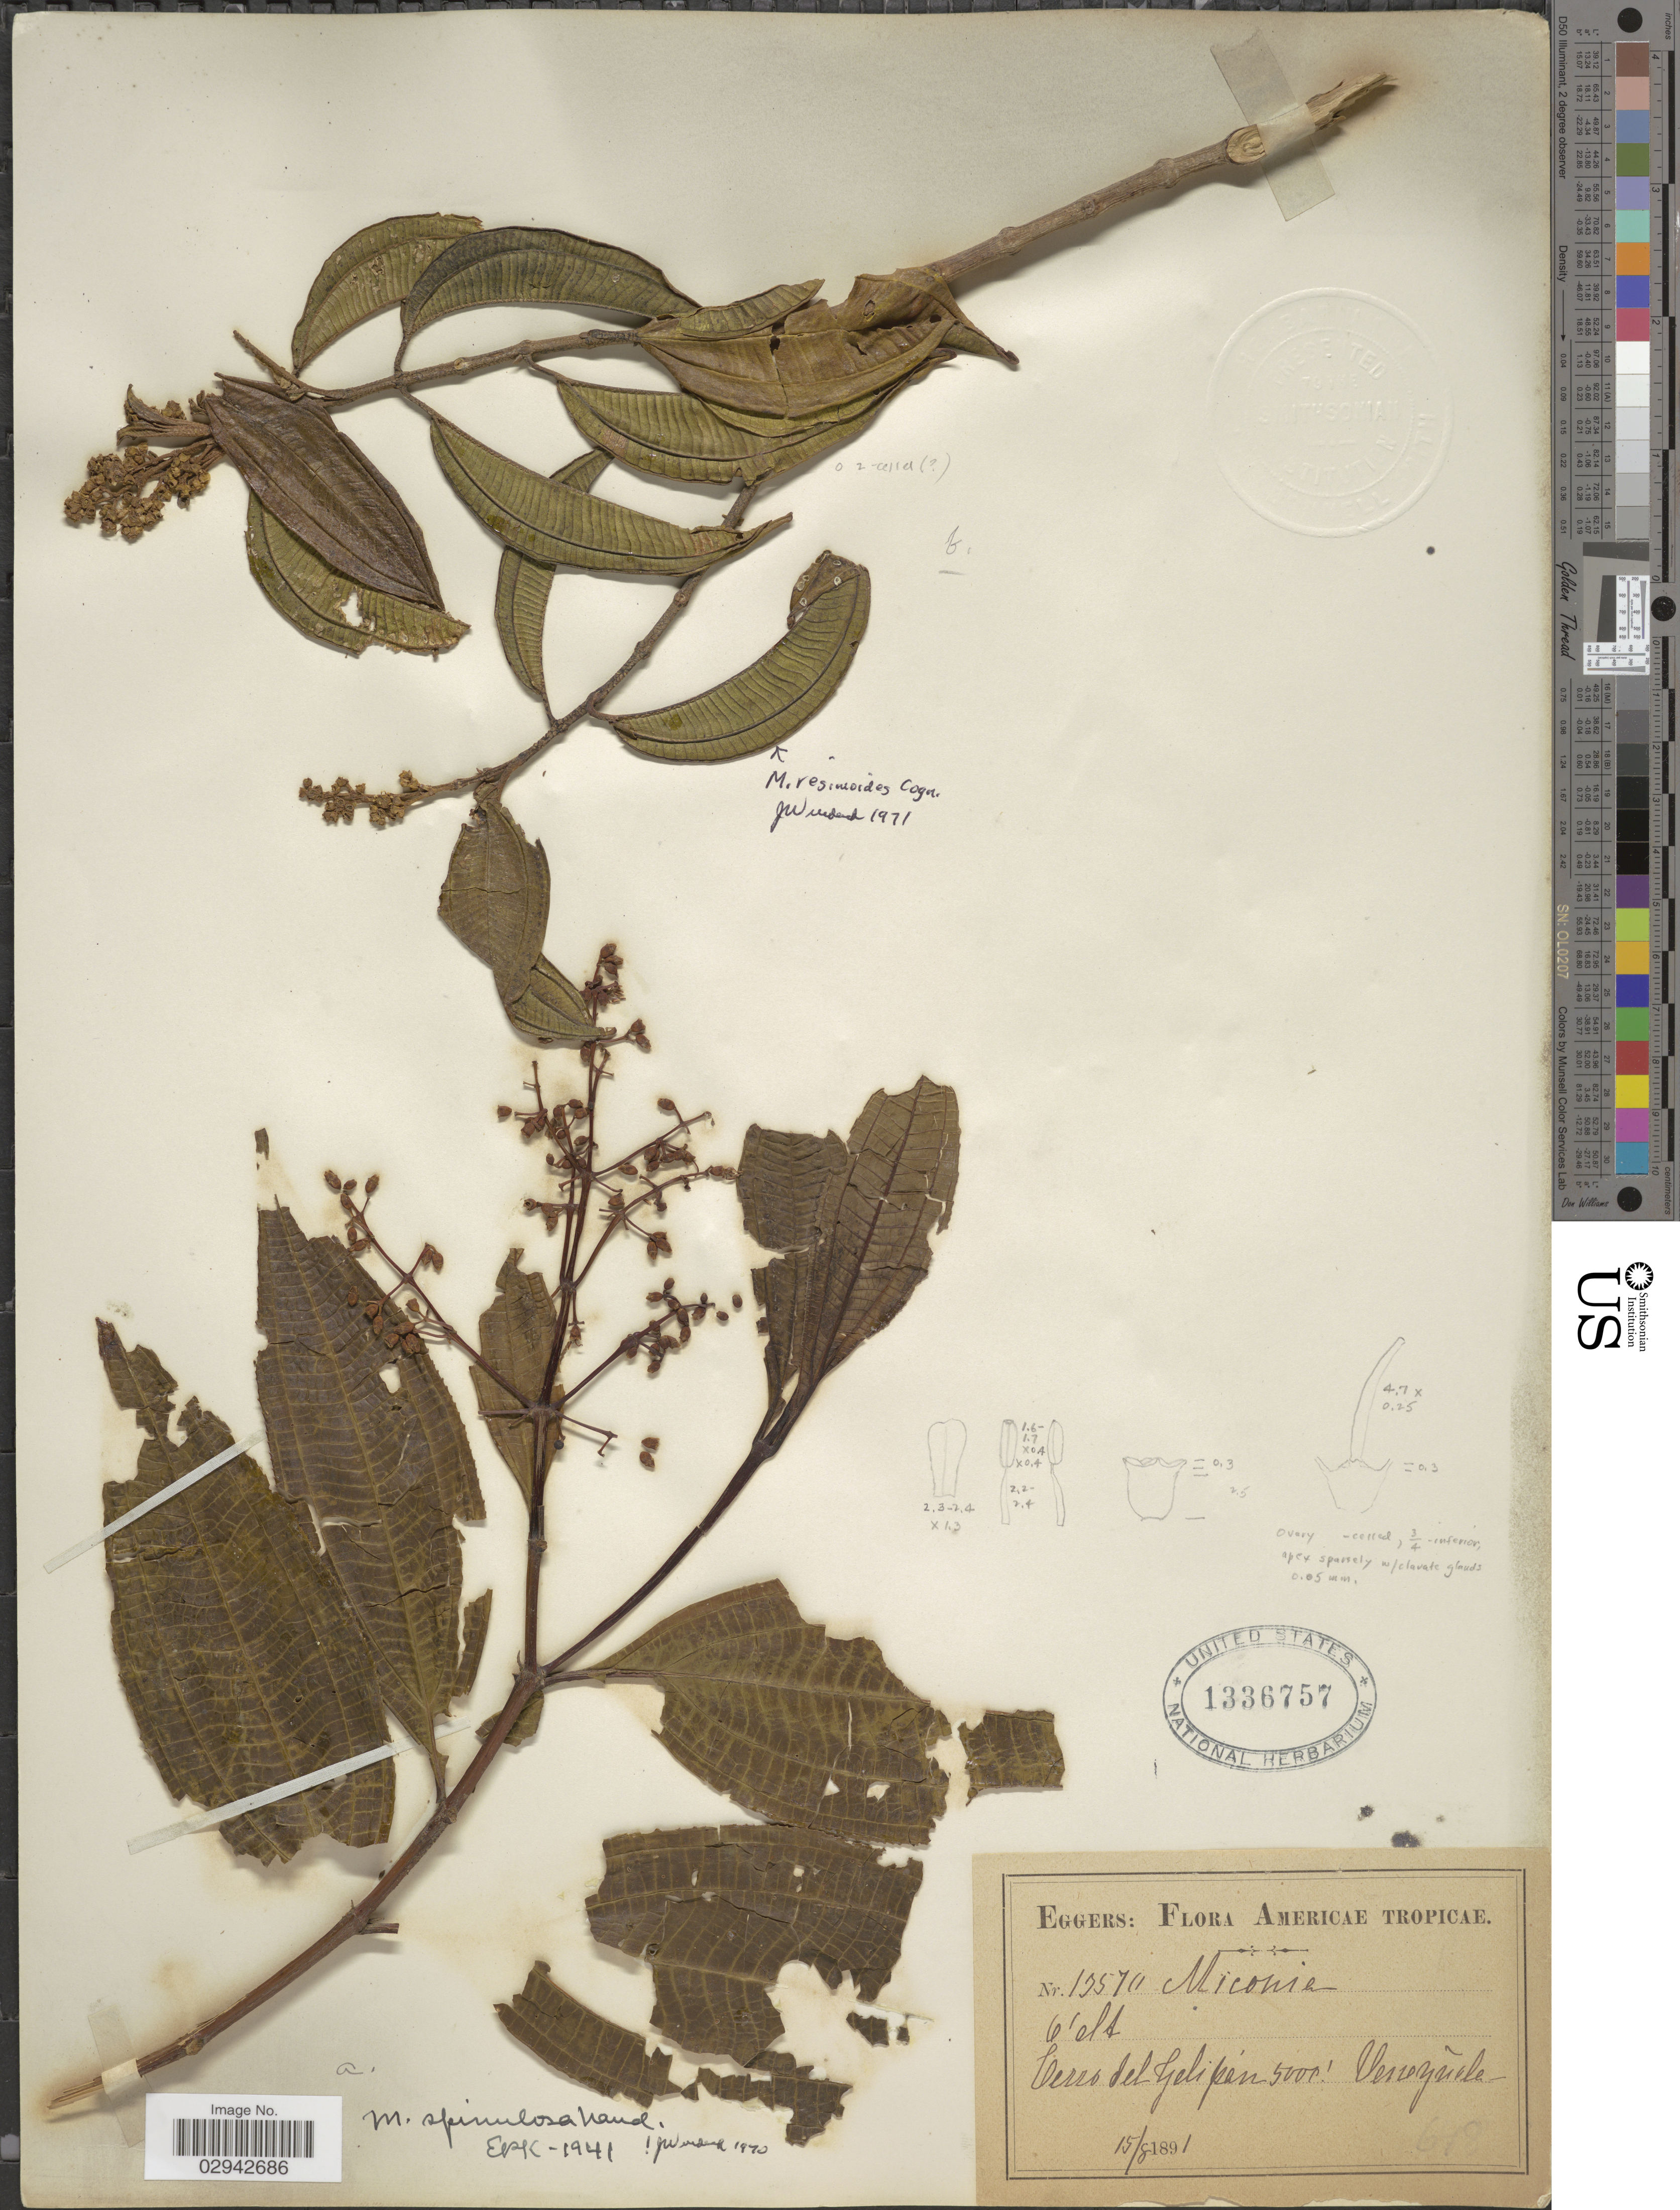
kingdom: Plantae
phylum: Tracheophyta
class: Magnoliopsida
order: Myrtales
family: Melastomataceae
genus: Miconia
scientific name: Miconia resimoides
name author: Cogn. in A. DC.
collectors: -. Eggers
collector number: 13570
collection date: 1891-08-15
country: Venezuela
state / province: Vargas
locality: Cerro del Galipan.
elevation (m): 1524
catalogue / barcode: US 1336757